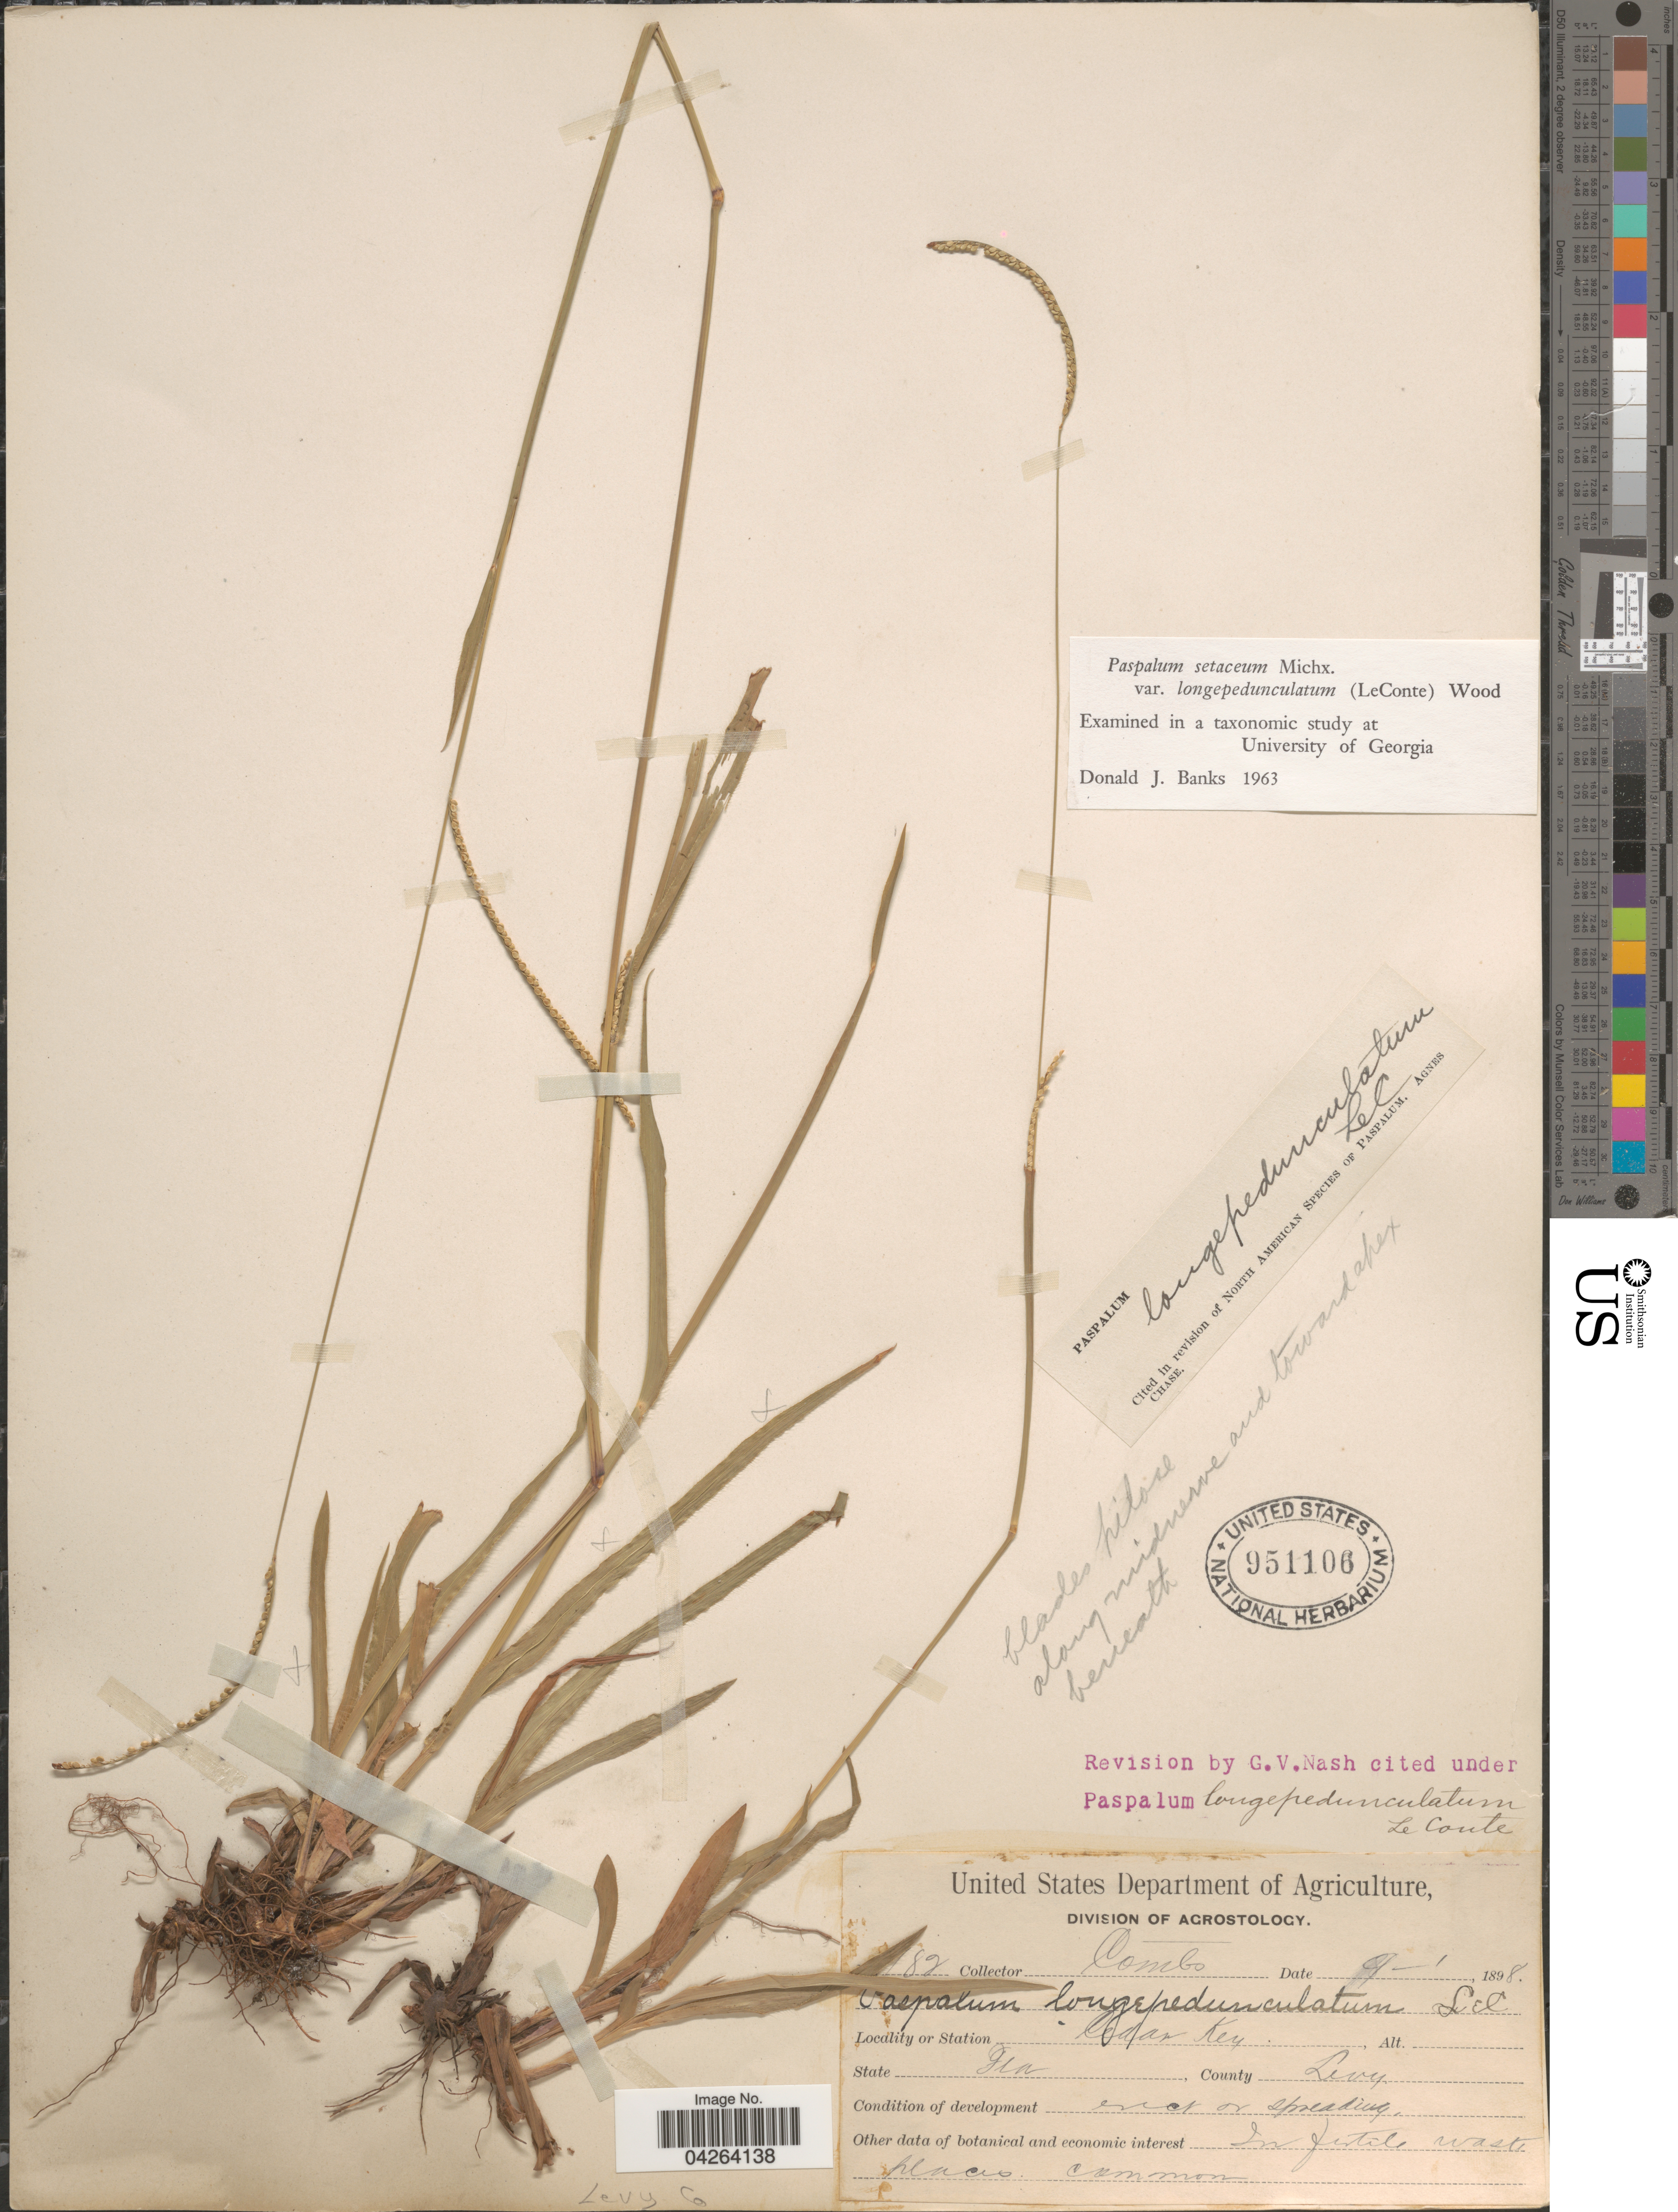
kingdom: Plantae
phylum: Tracheophyta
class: Liliopsida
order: Poales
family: Poaceae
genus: Paspalum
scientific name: Paspalum setaceum var. longipedunculatum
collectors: -. Combs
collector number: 182*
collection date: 1898-09-01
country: United States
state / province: Florida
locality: Cedar Key. County Levy.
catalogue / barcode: US 951106